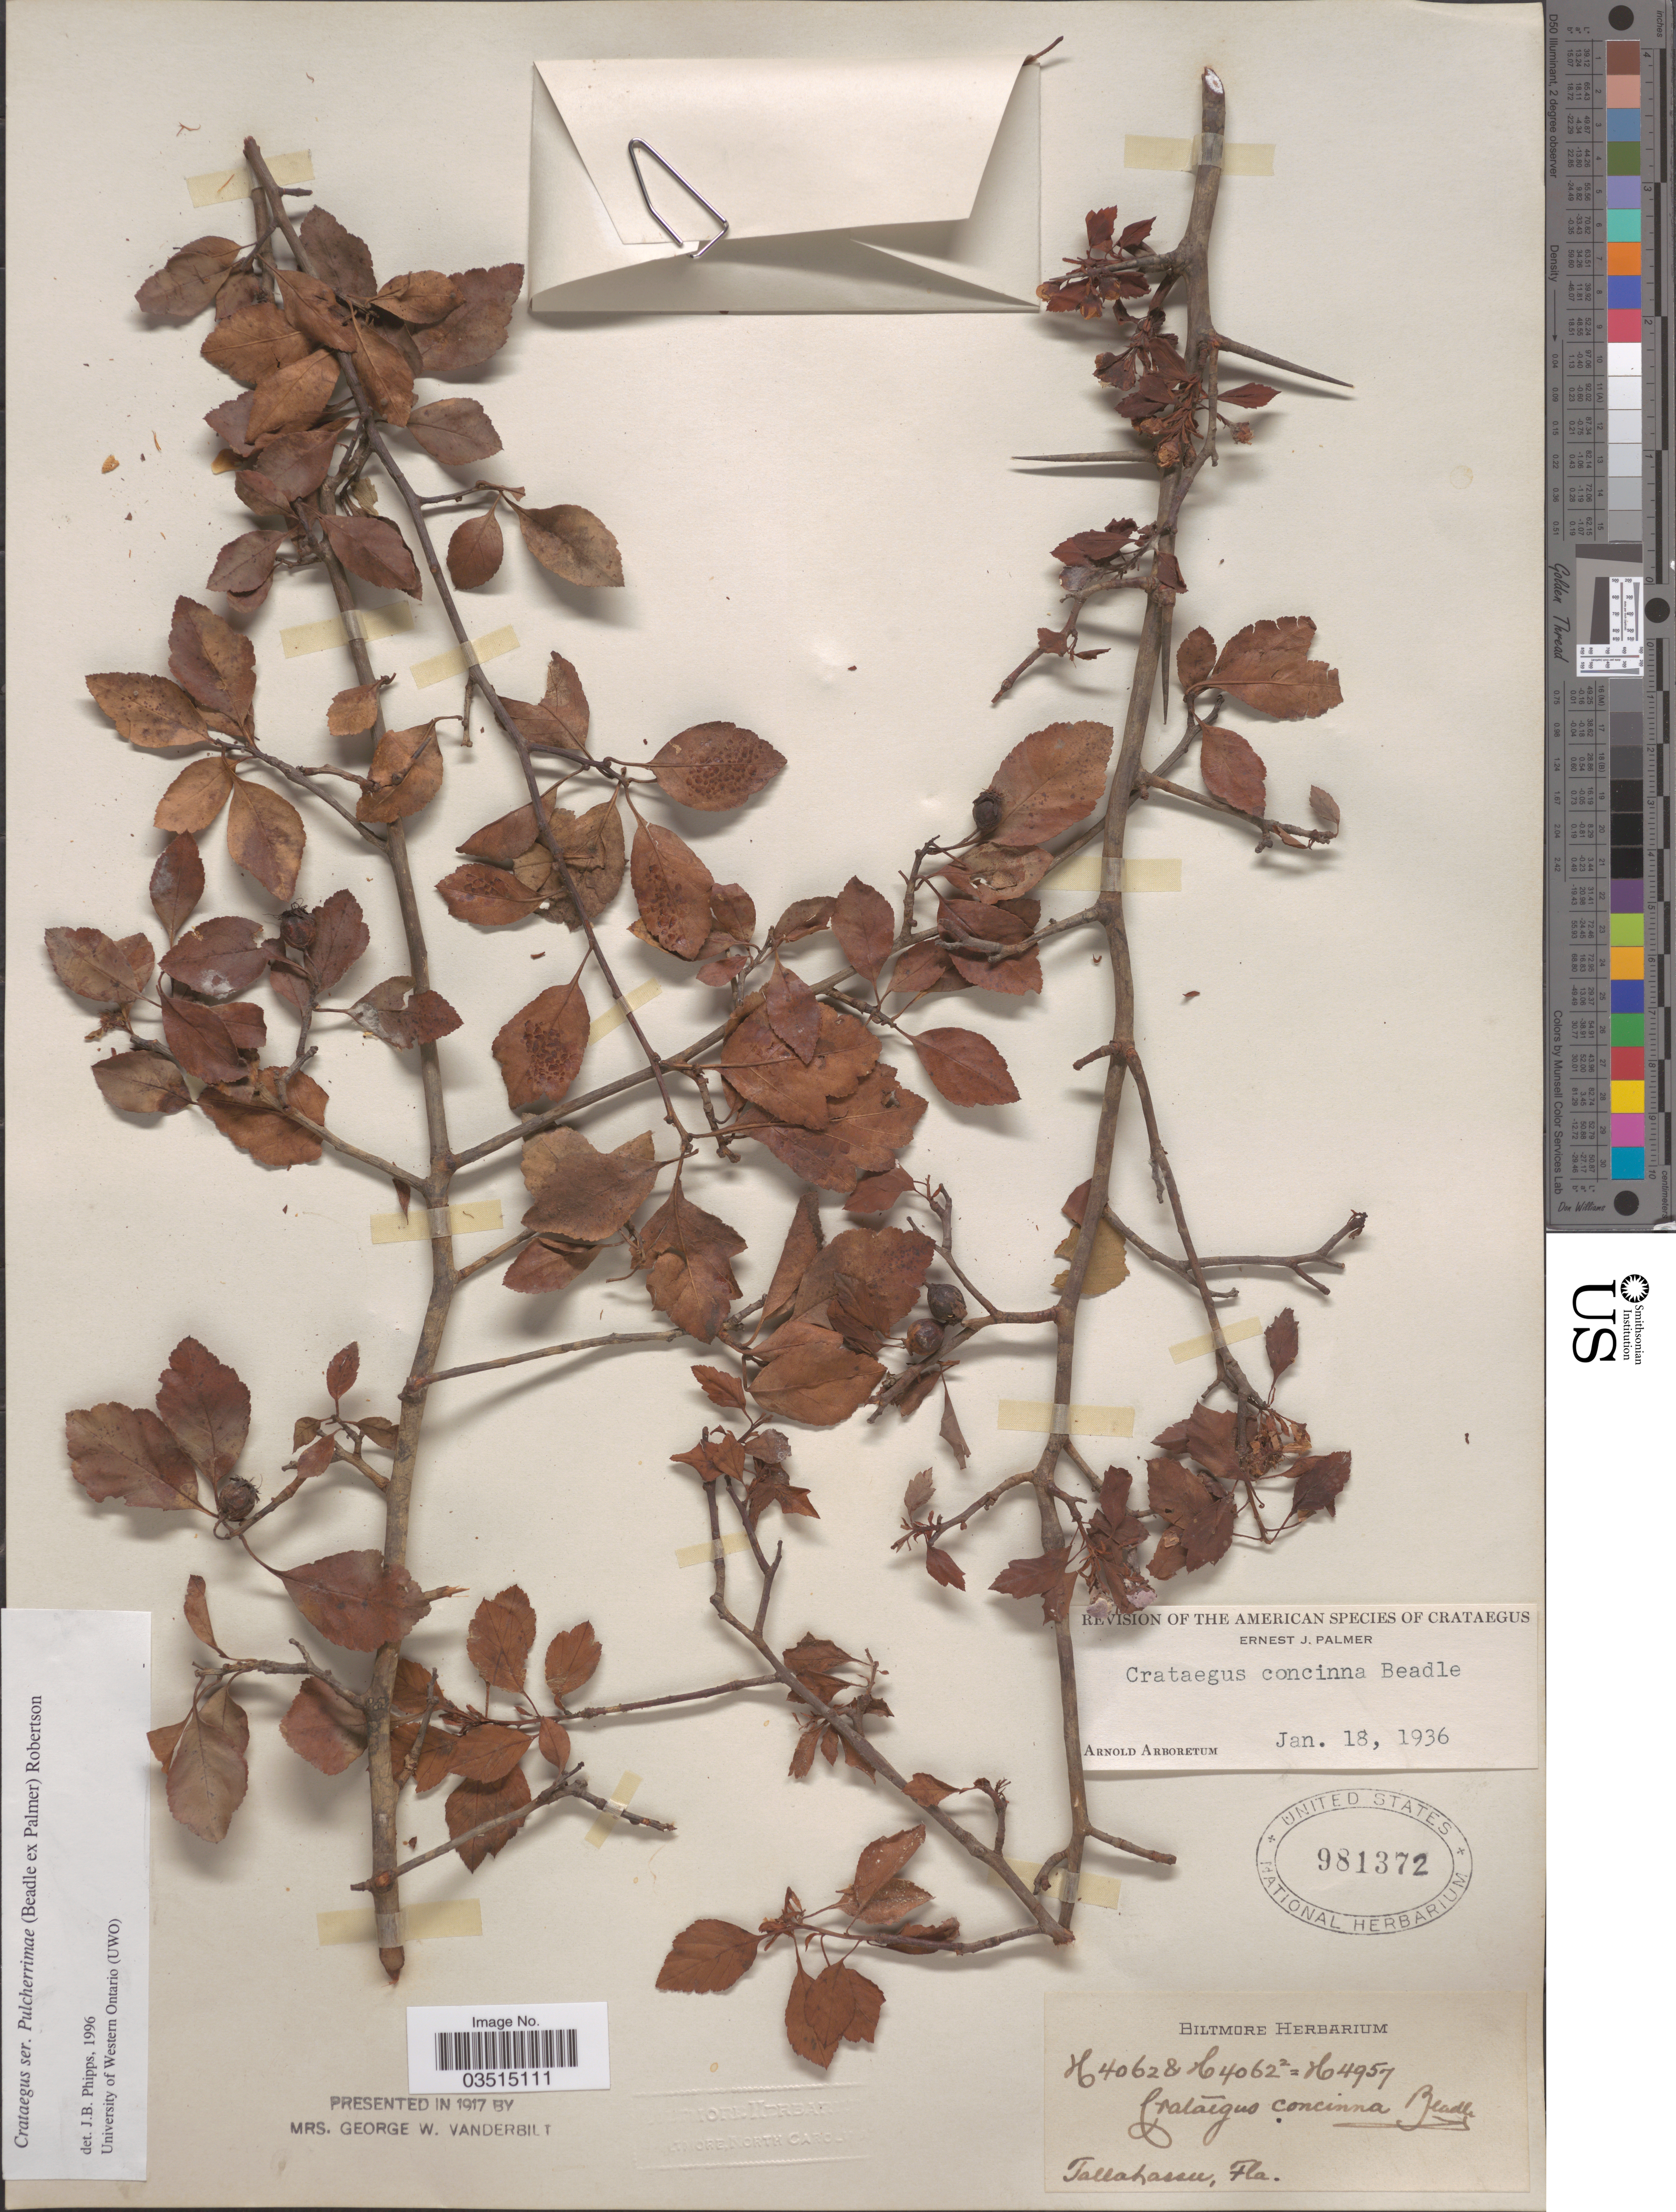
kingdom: Plantae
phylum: Tracheophyta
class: Magnoliopsida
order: Rosales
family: Rosaceae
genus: Crataegus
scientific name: Crataegus incilis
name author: Beadle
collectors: ex herb. Biltmore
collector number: H4062/H40622=H4957*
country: United States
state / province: Florida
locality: Tallahassee.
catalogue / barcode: US 981372